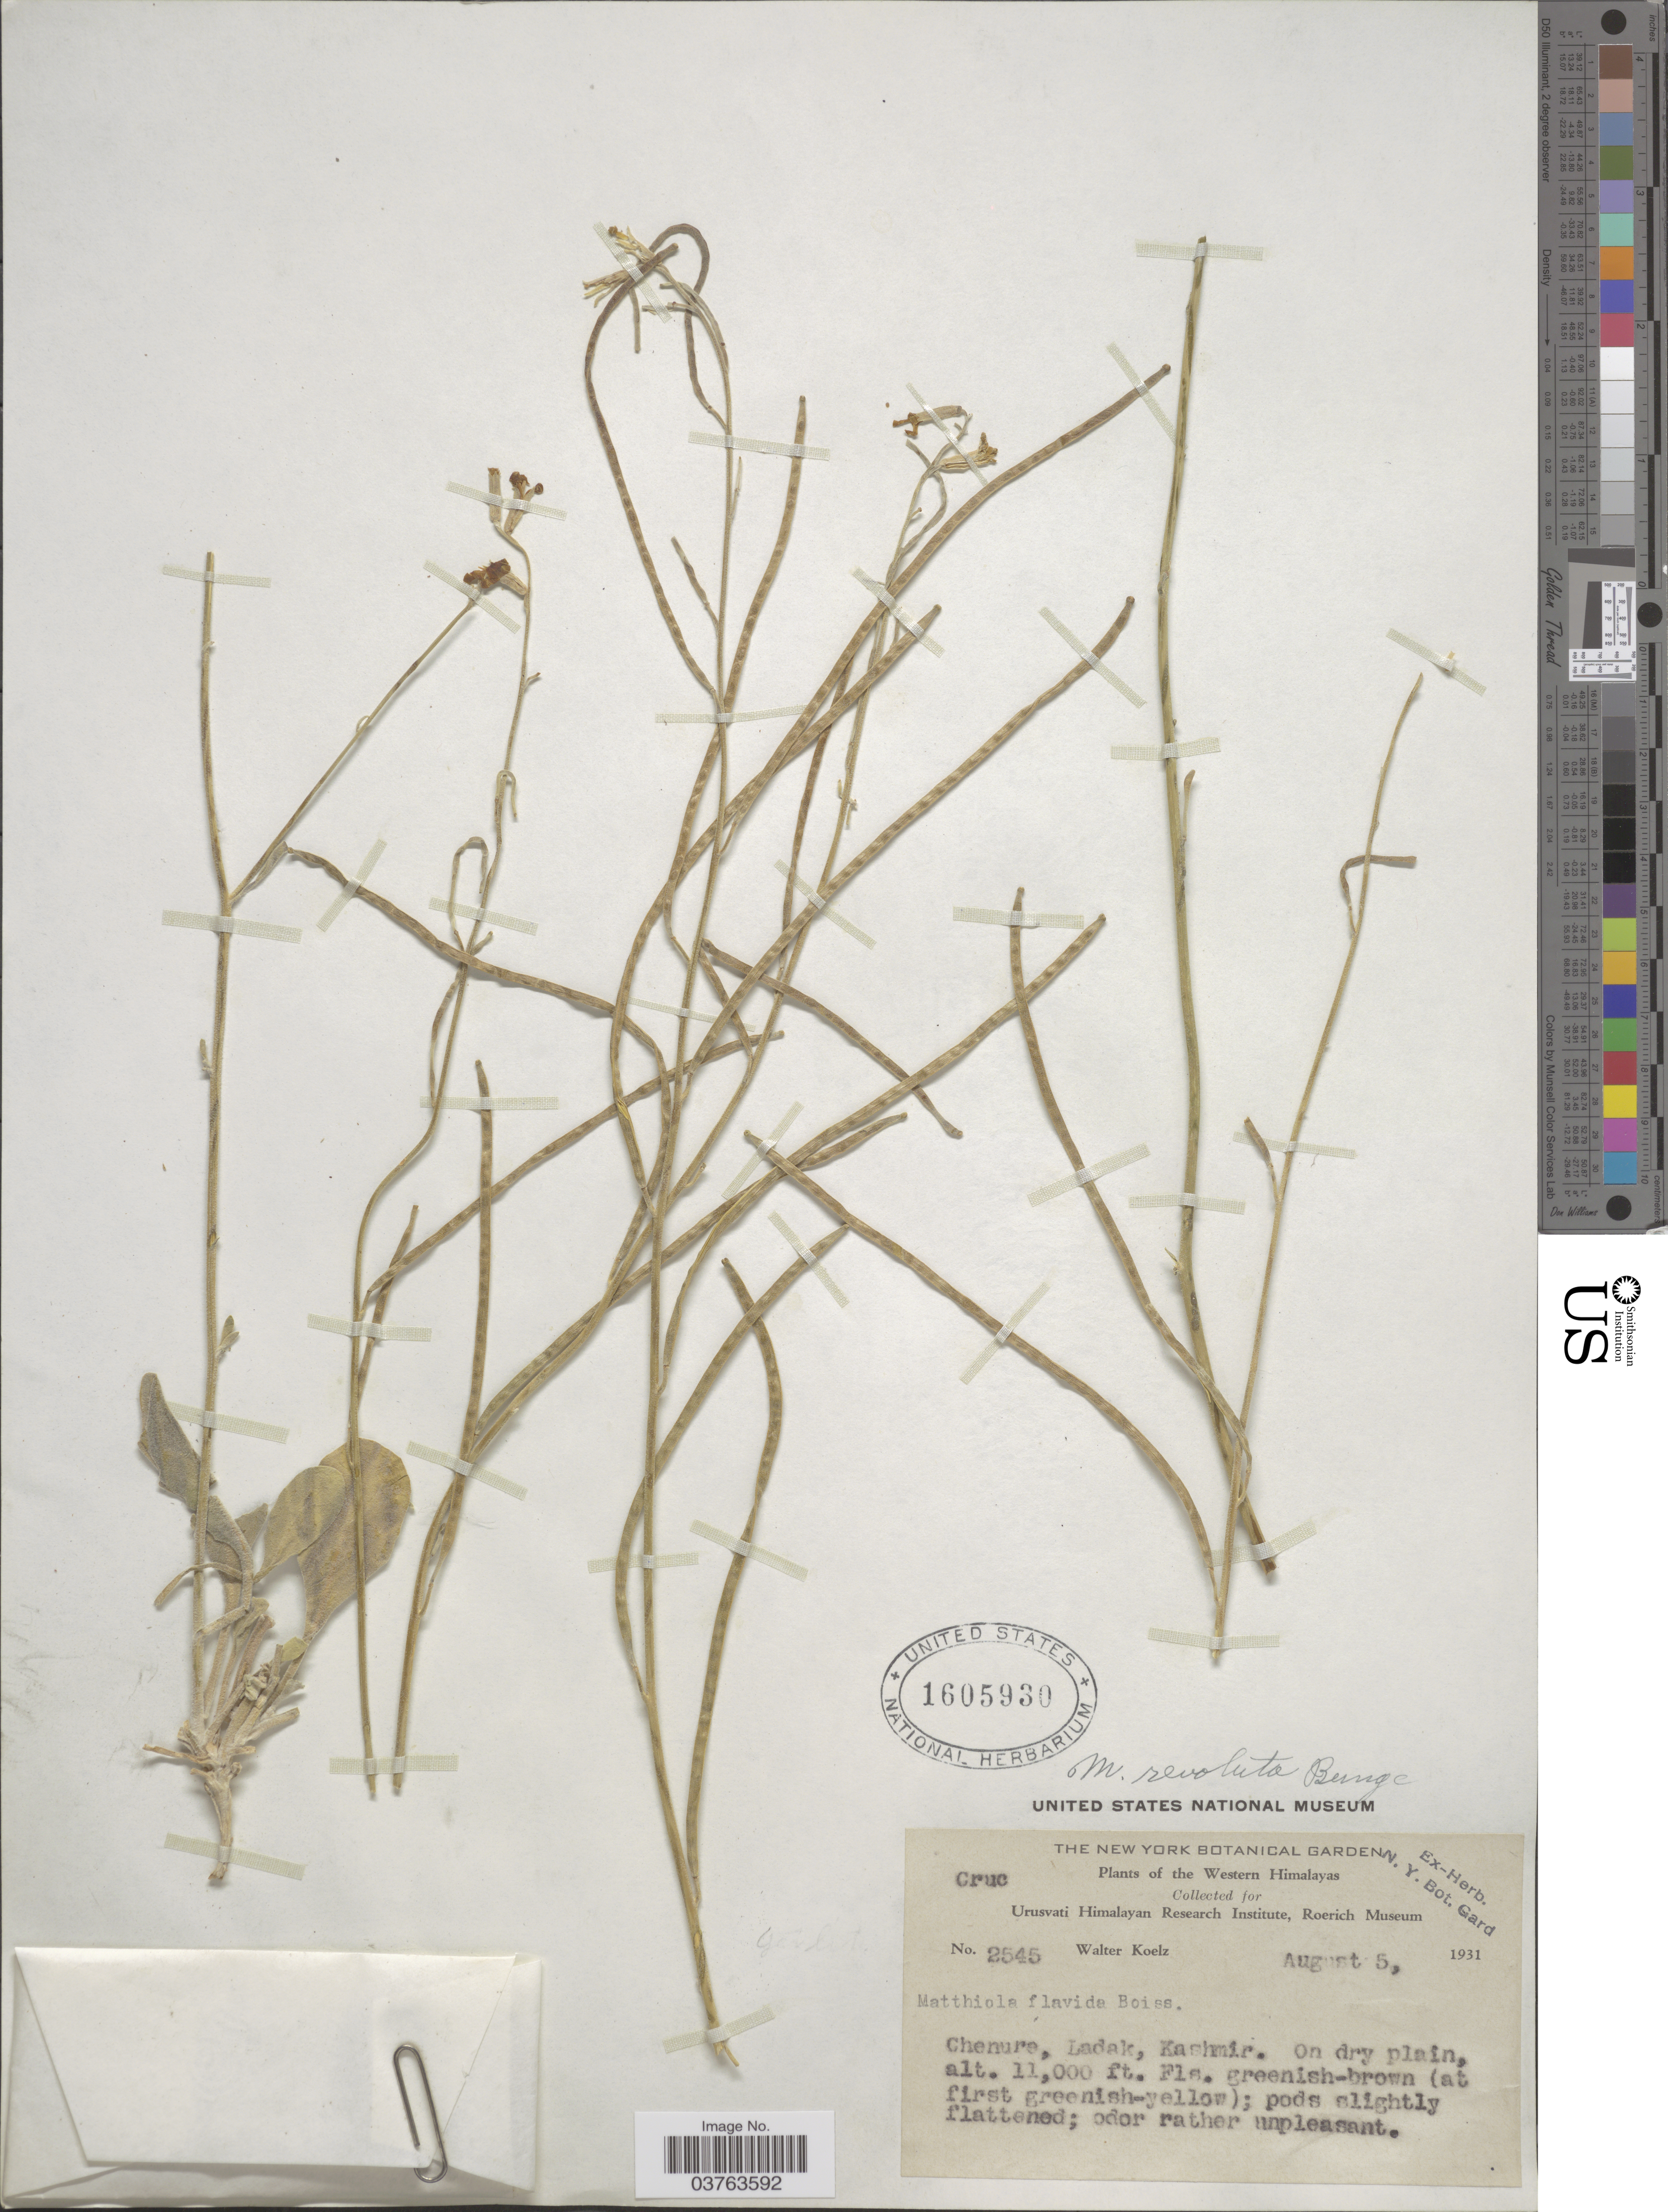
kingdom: Plantae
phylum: Tracheophyta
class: Magnoliopsida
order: Brassicales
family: Brassicaceae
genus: Matthiola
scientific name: Matthiola revoluta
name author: Bunge ex Boiss.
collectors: W. N. Koelz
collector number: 2545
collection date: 1931-08-05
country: India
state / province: Ladakh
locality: Western Himalayas. Chenure, Ladak, Kashmir.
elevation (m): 3353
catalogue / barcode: US 1605930